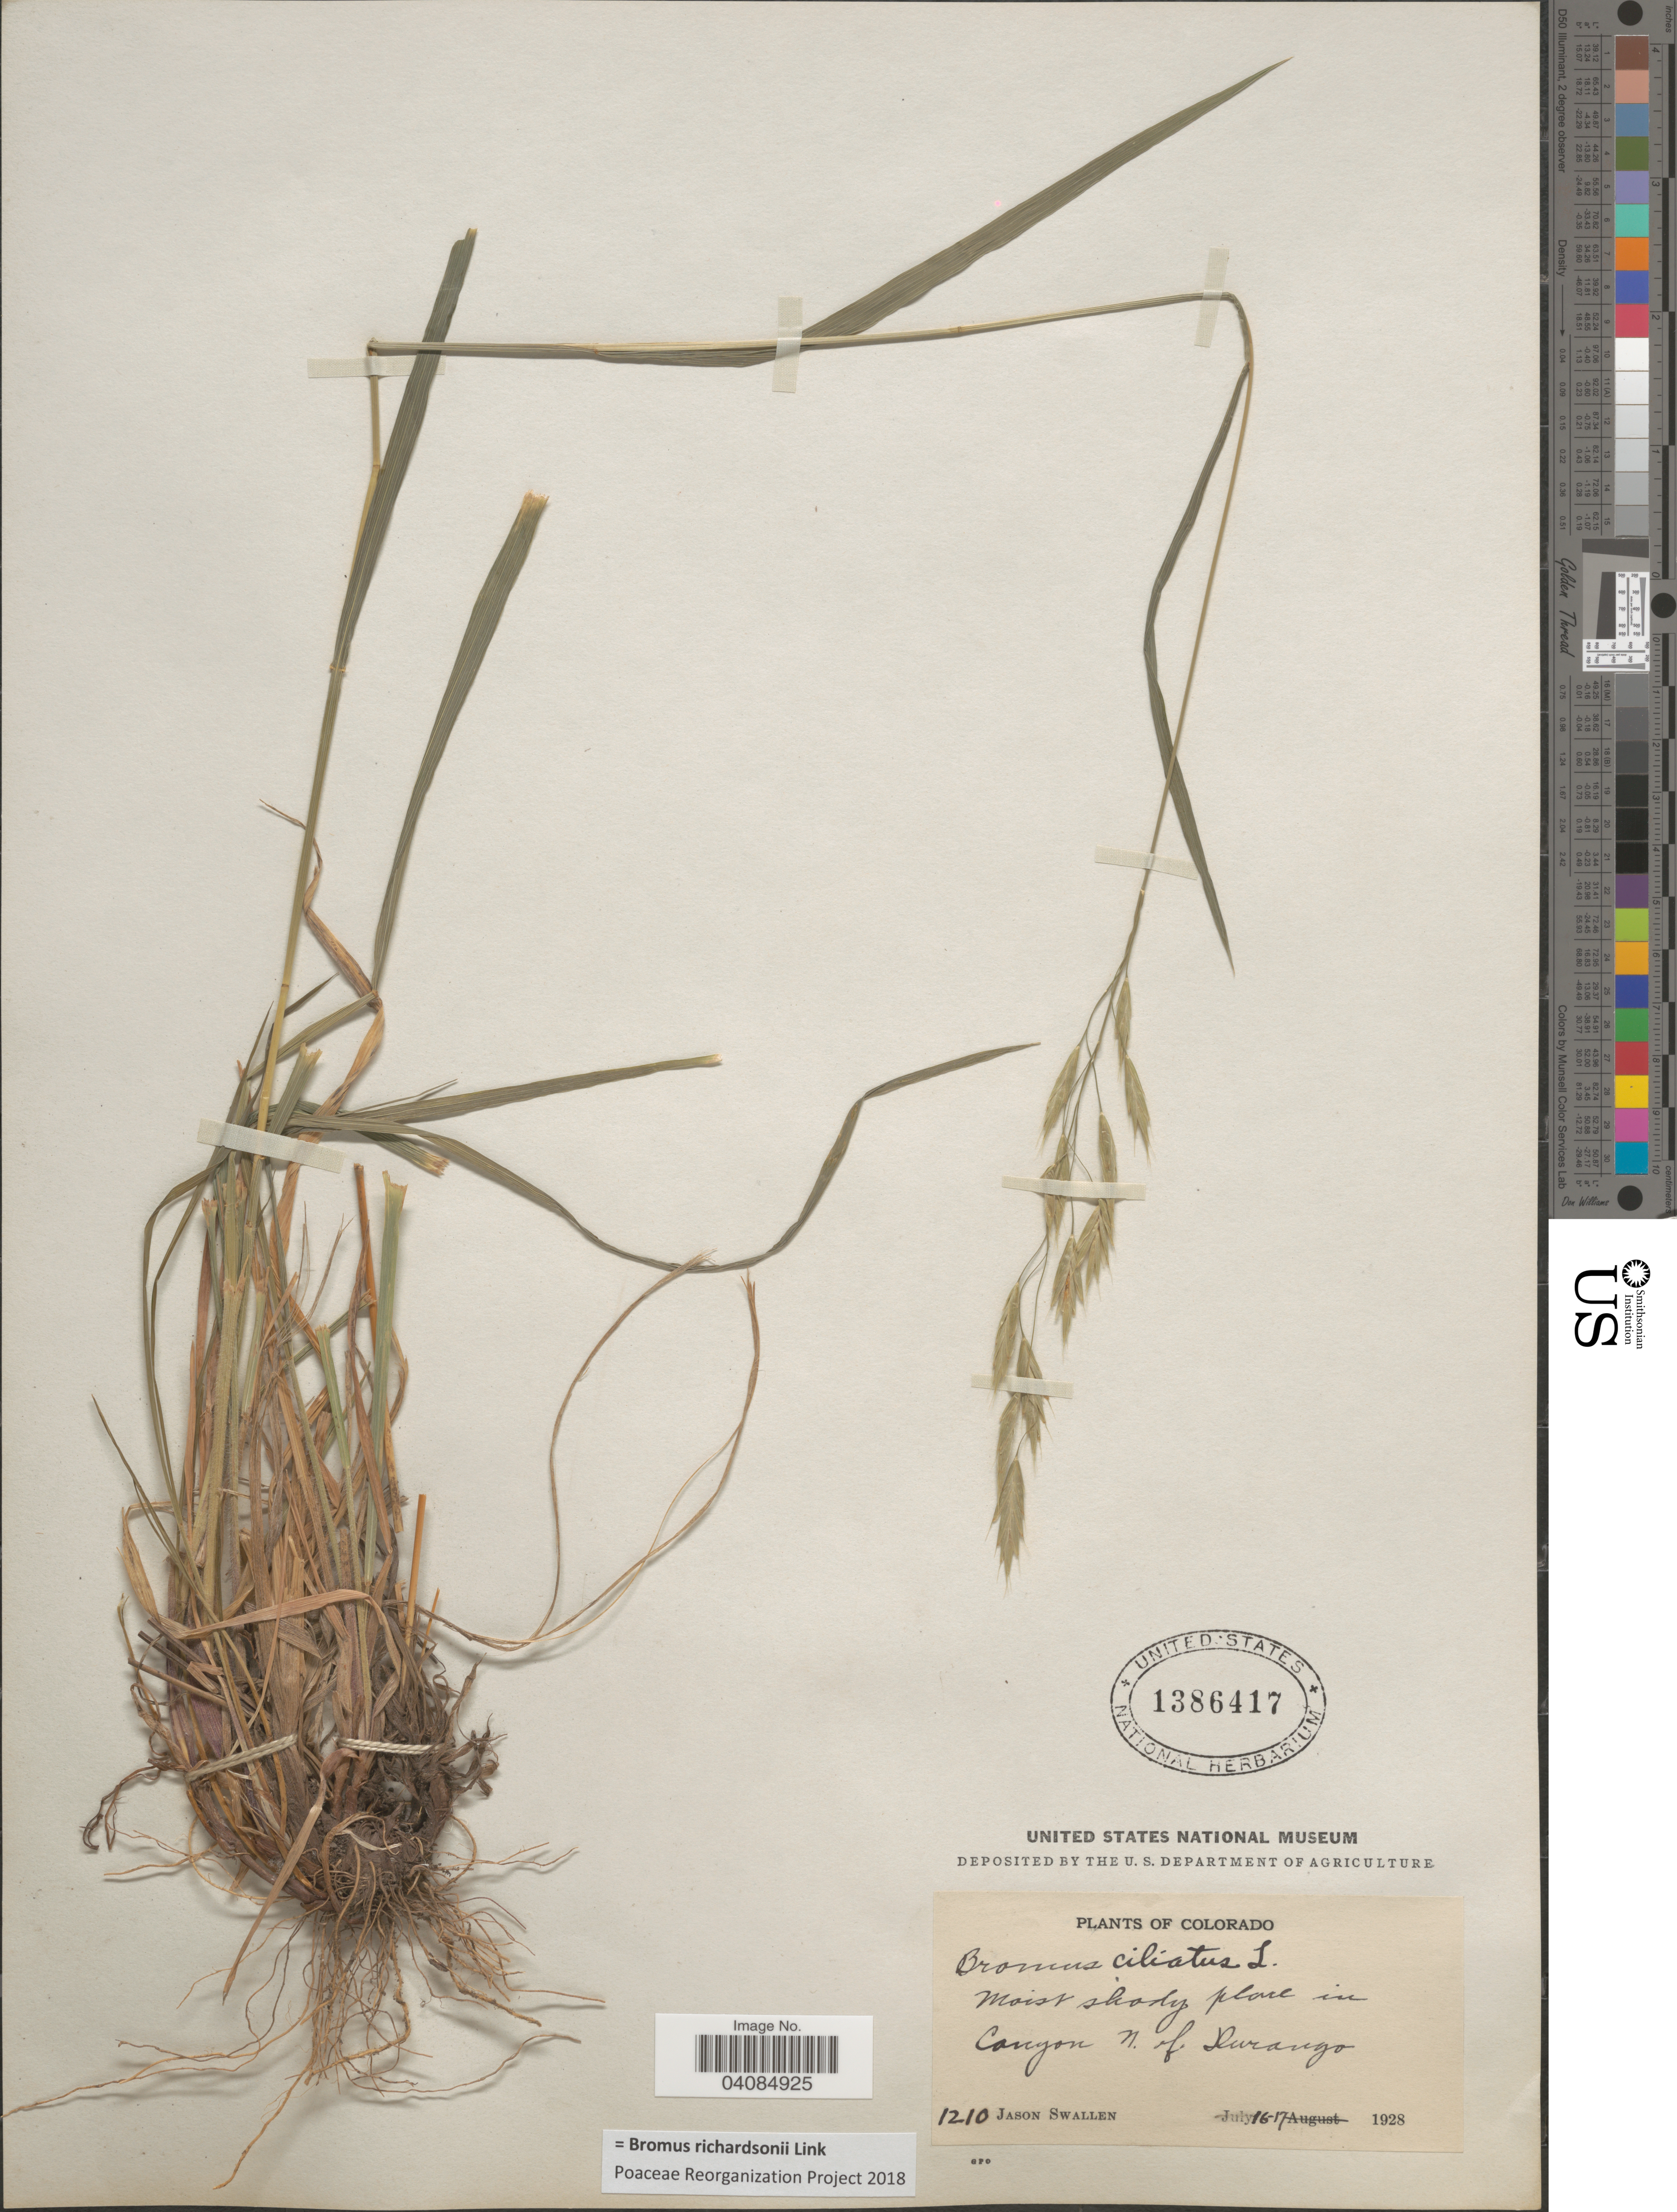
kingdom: Plantae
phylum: Tracheophyta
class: Liliopsida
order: Poales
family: Poaceae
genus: Bromus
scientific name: Bromus racemosus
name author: L.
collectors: J. R. Swallen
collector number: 1210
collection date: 1928-07-16/1928-07-17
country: United States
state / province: Colorado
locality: Moist shady place in Canyon N. of Durango.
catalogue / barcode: US 1386417